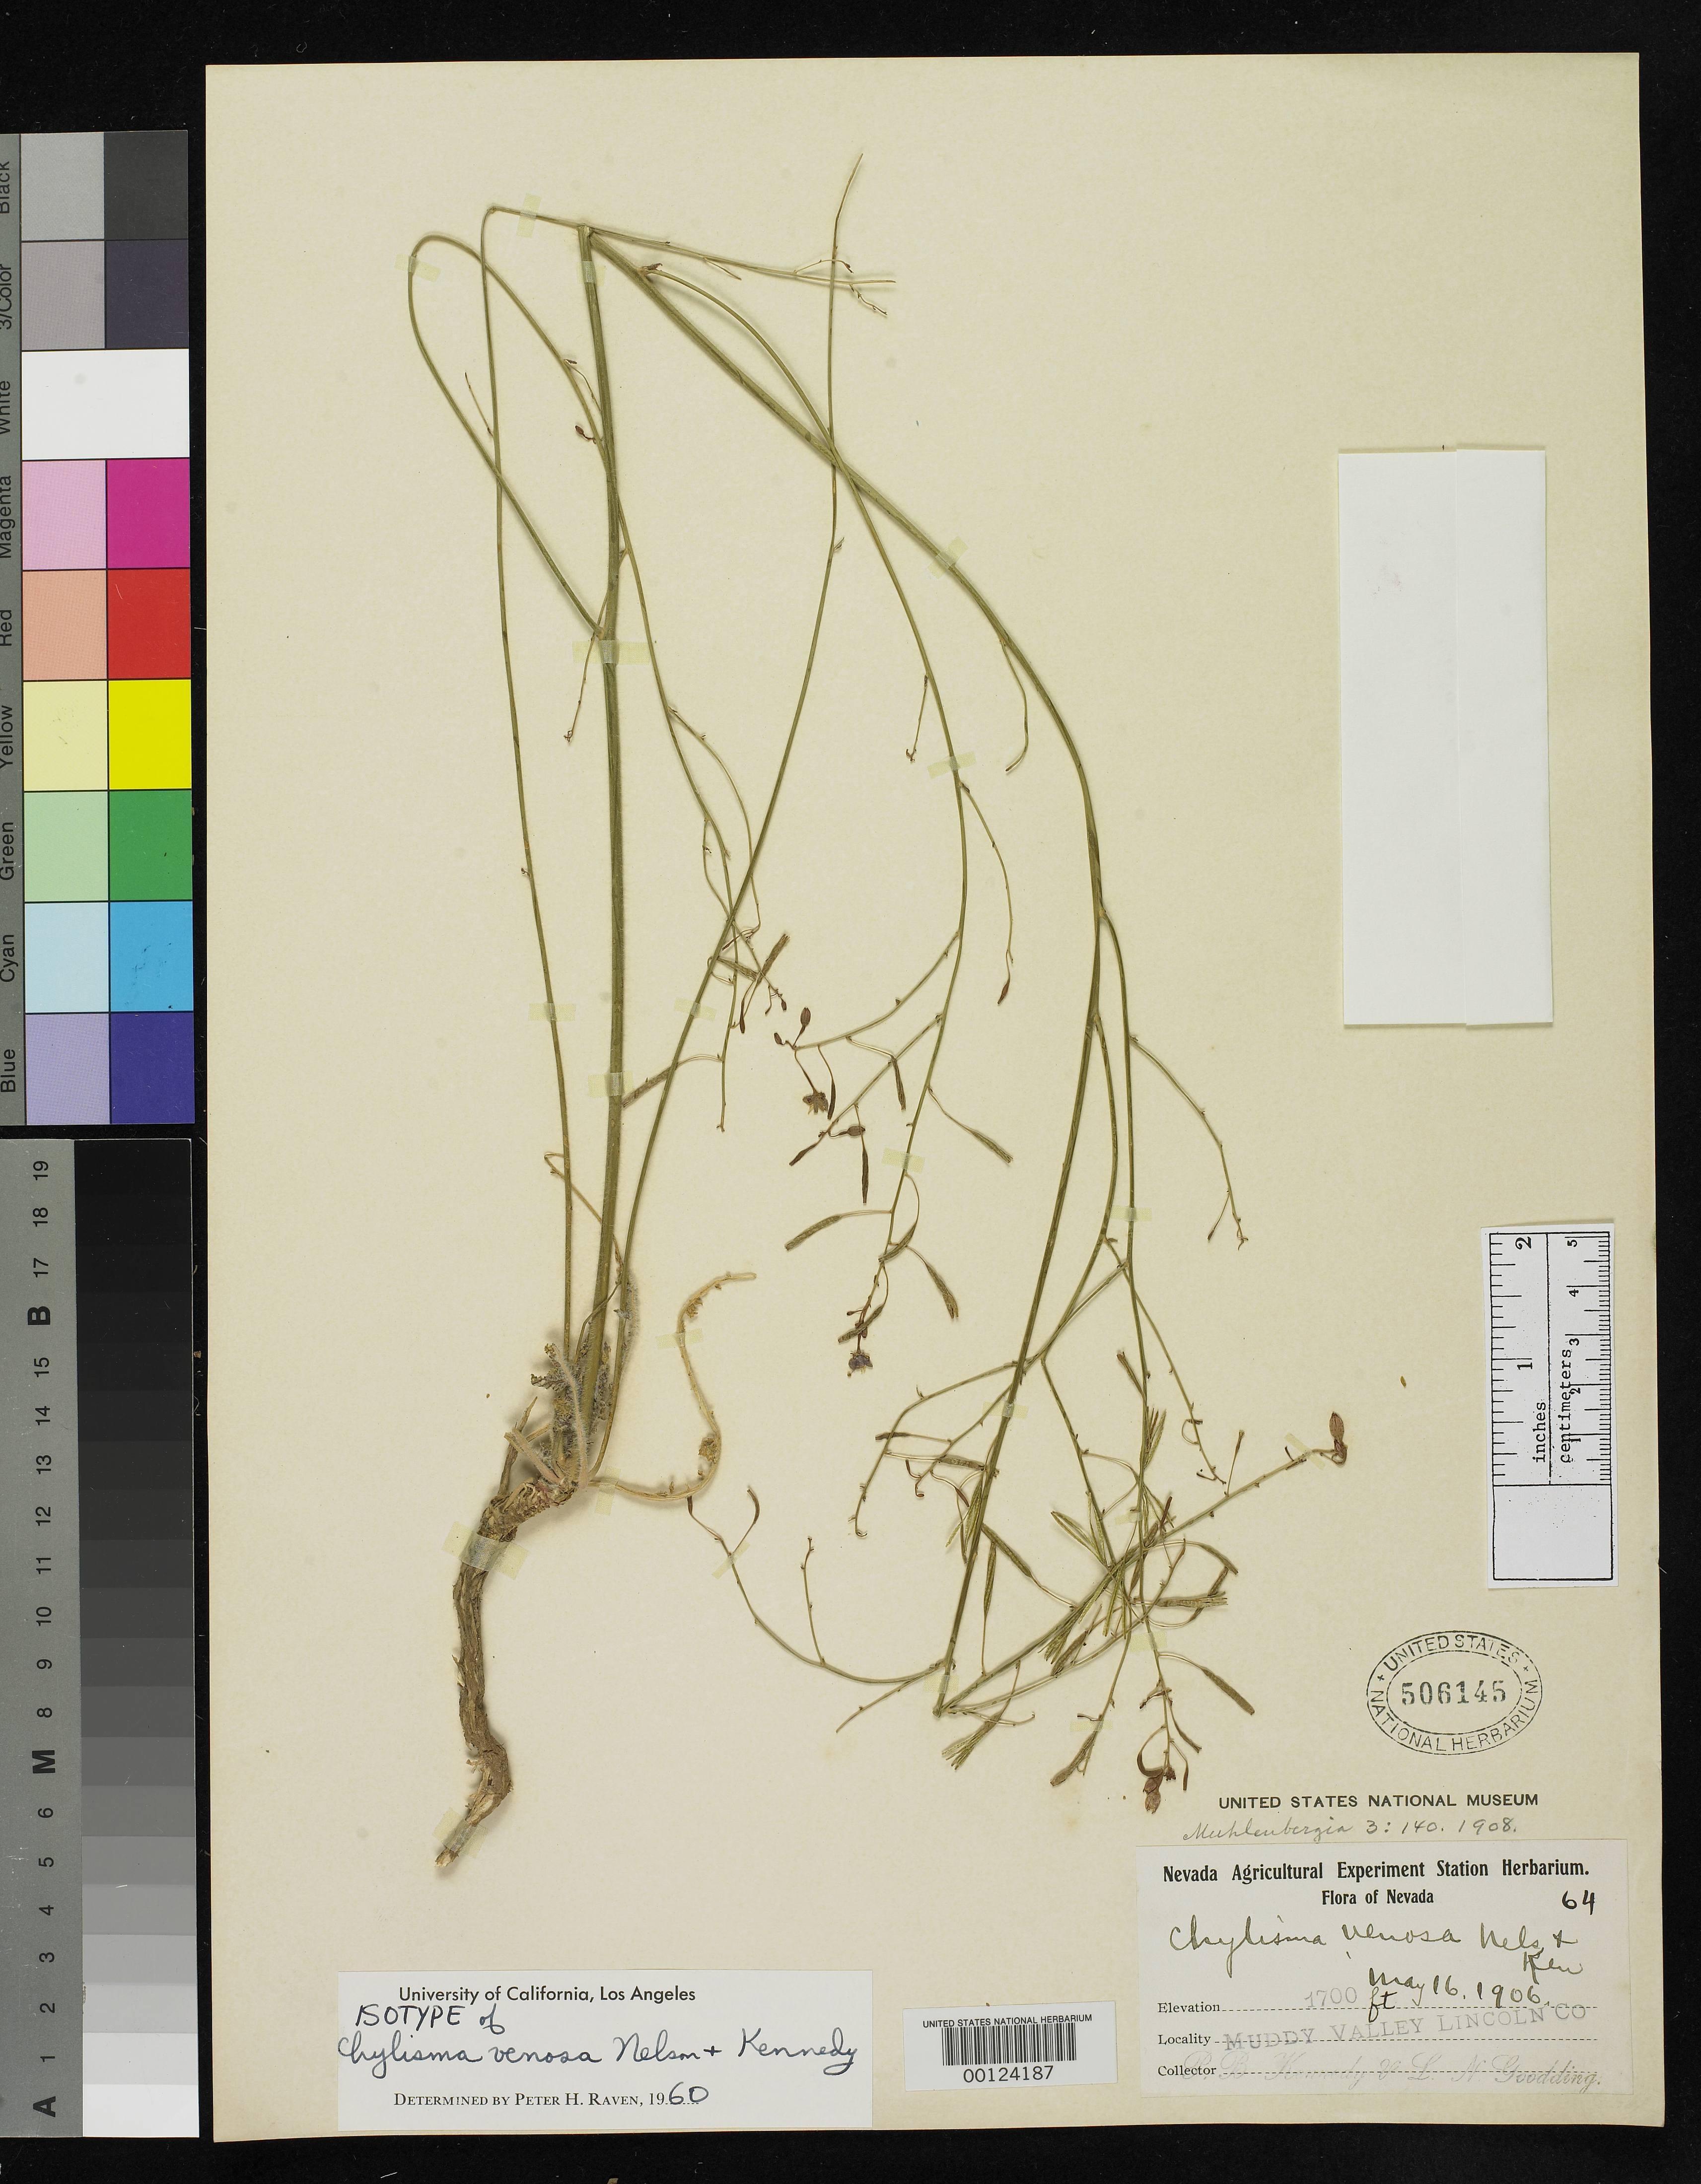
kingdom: Plantae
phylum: Tracheophyta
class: Magnoliopsida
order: Myrtales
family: Onagraceae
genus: Chylismia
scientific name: Chylismia venosa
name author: A. Nelson & P.B. Kenn.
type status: Isotype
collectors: P. B. Kennedy & L. N. Goodding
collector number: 64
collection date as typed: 16 May 1906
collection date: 1906-05-16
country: United States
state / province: Nevada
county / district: Lincoln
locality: Muddy Valley.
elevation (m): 518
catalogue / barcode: US 506145